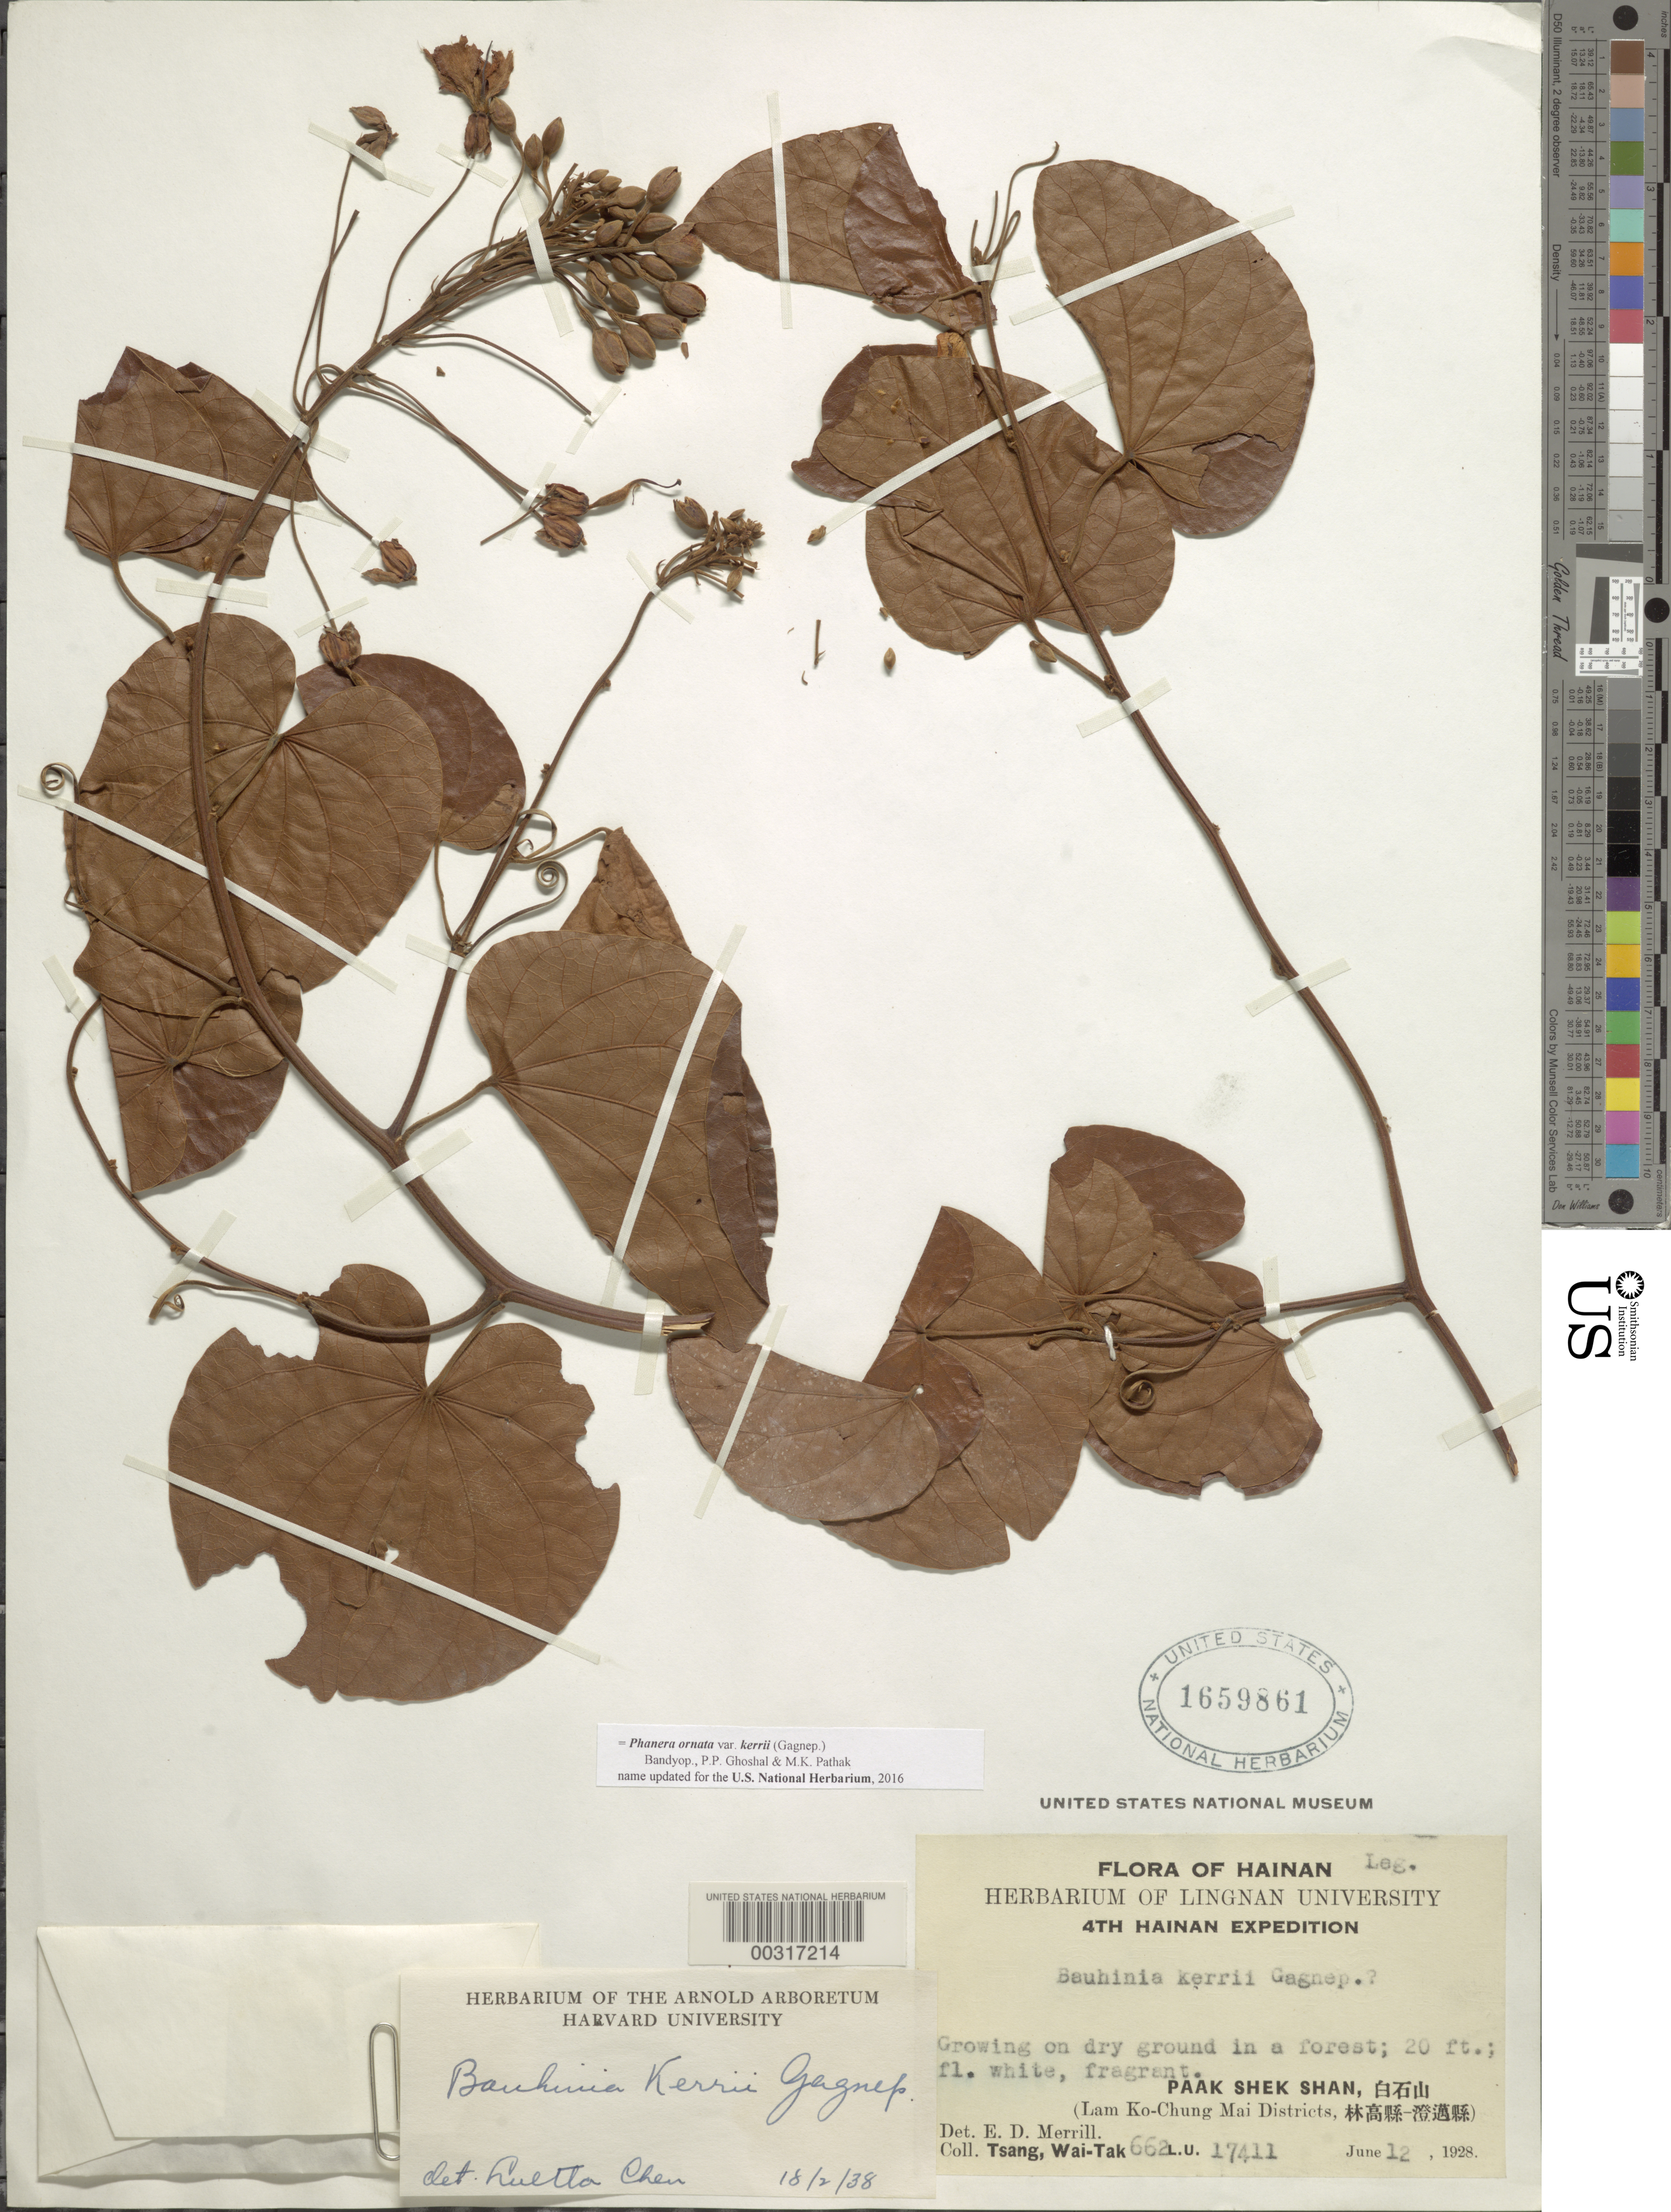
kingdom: Plantae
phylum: Tracheophyta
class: Magnoliopsida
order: Fabales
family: Fabaceae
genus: Phanera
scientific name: Phanera ornata var. kerrii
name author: (Gagnep.) Bandyop. et al.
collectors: W. T. Tsang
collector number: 662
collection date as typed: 12 Jun 1928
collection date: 1928-06-12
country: China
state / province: Hainan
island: Hainan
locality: Paak shek shan; lam ko-chung mai dist.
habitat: Dry ground in forest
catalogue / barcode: US 1659861